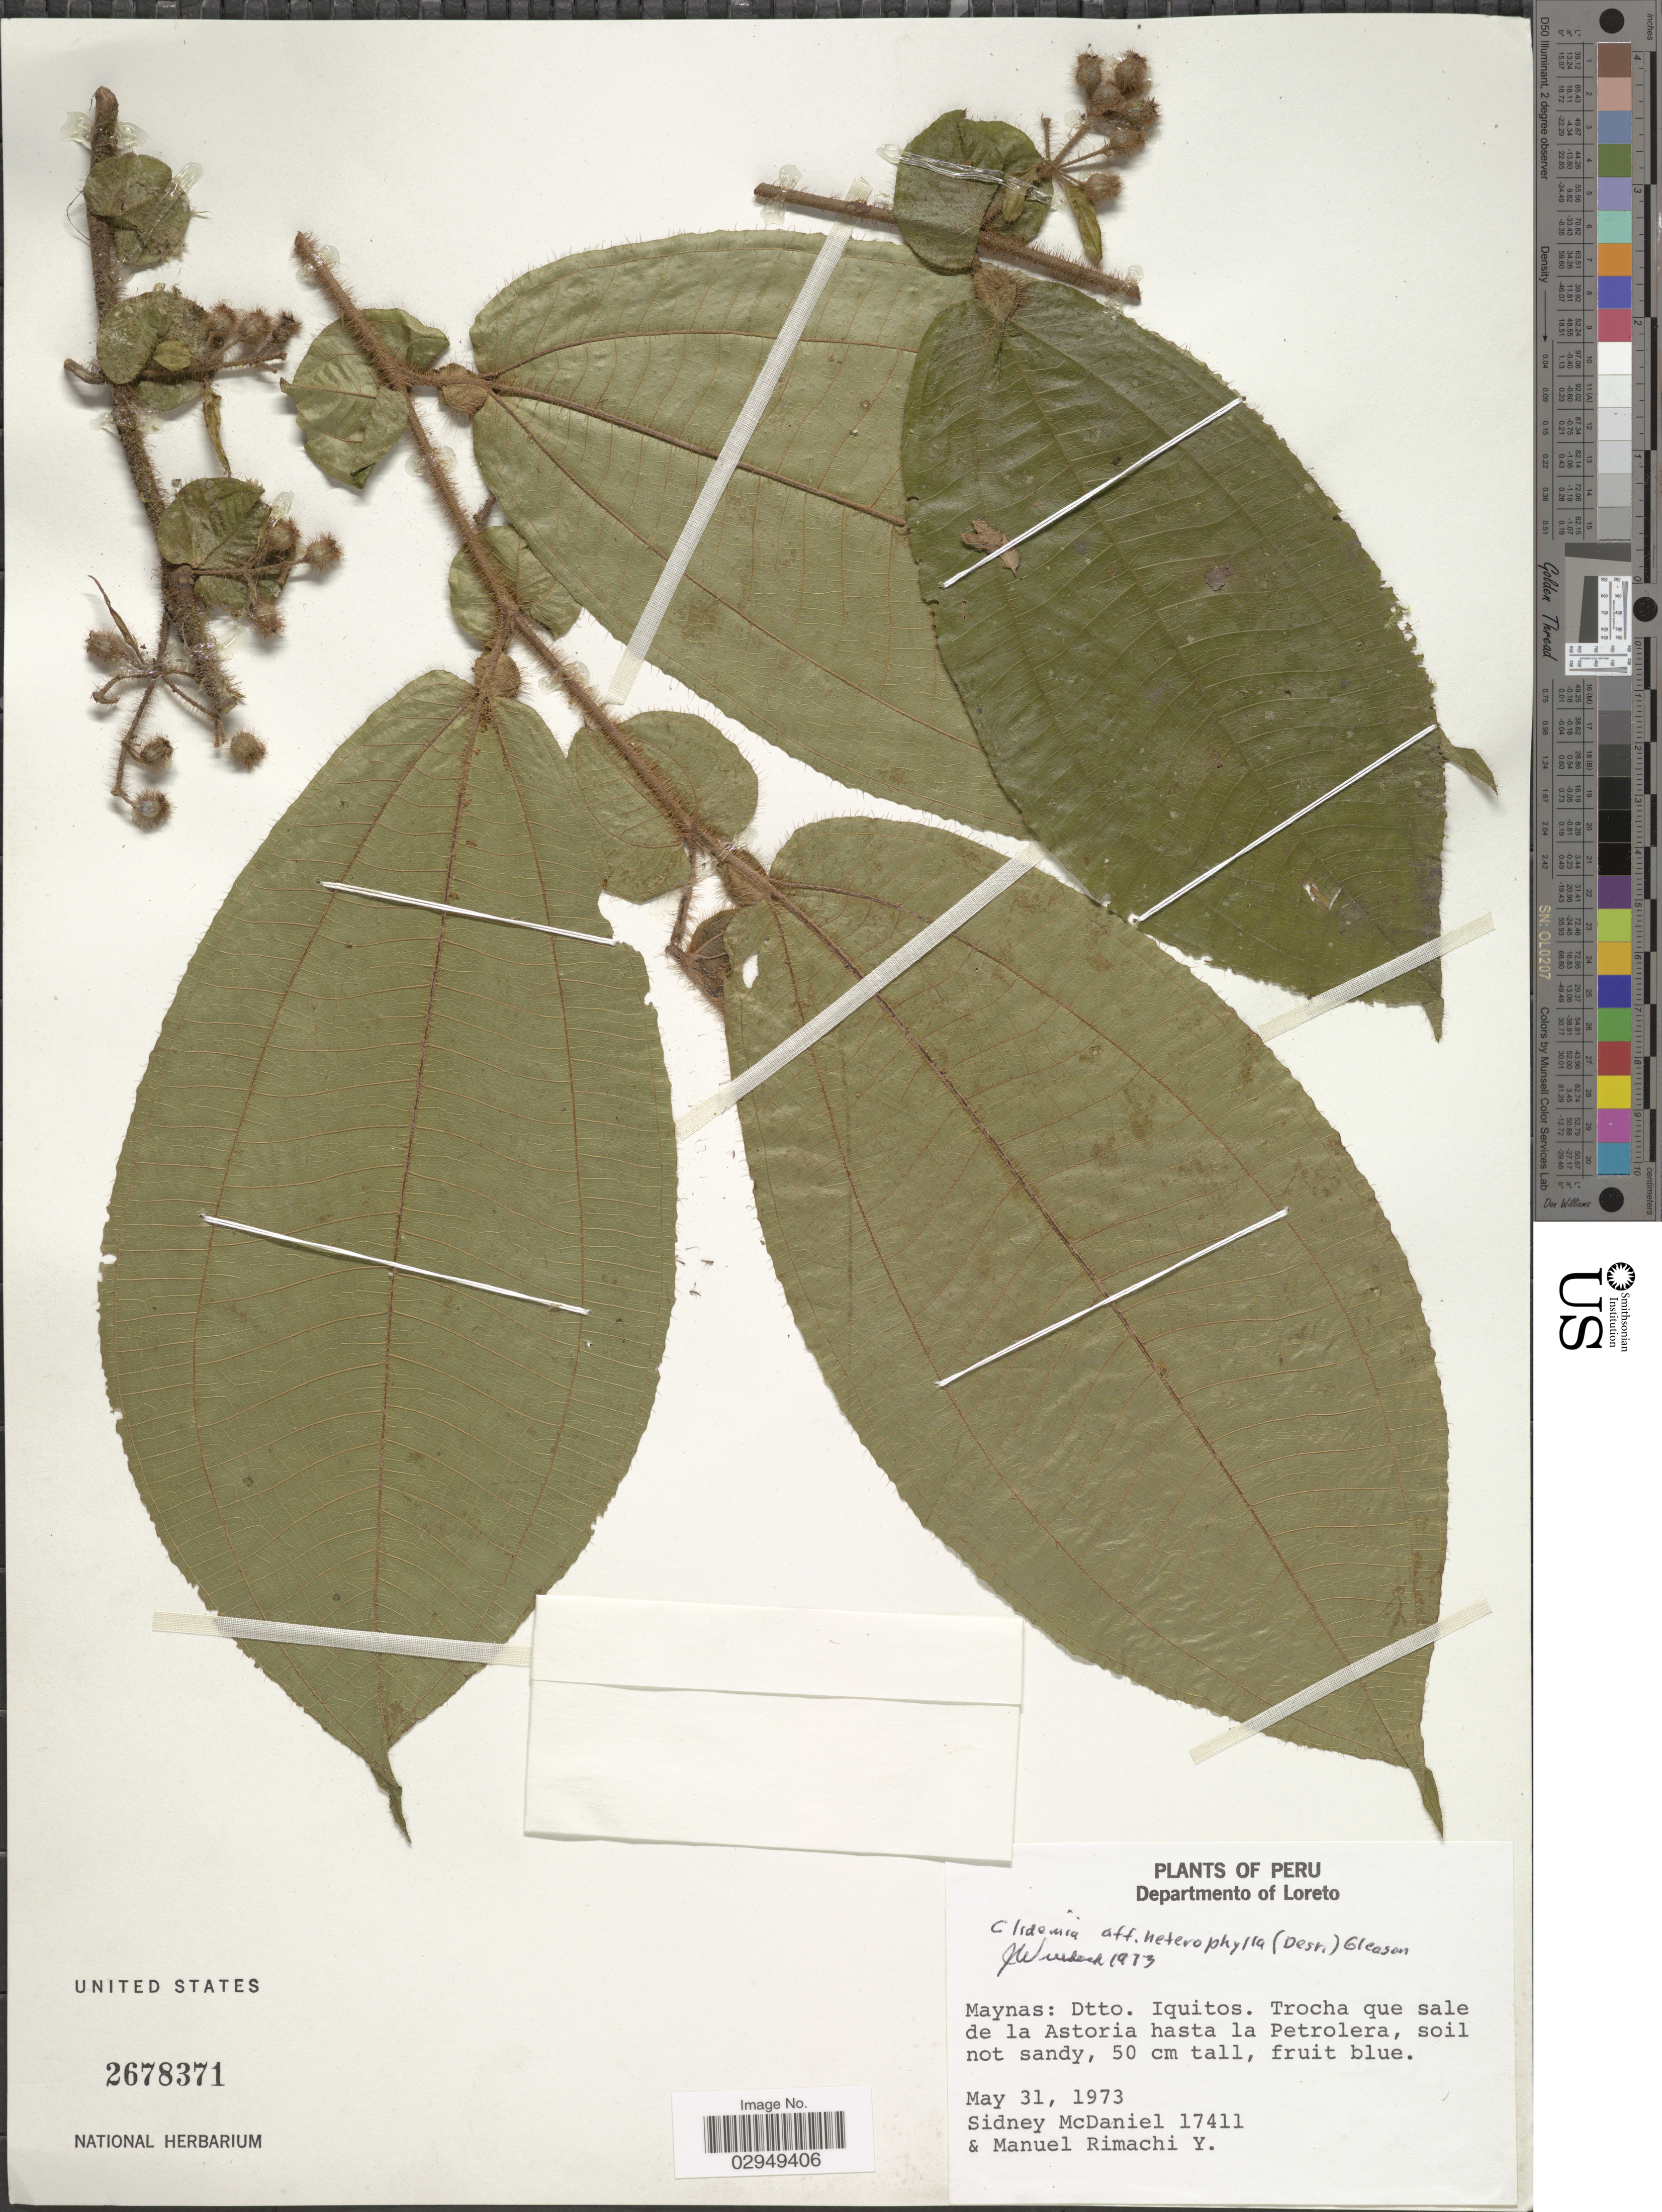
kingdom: Plantae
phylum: Tracheophyta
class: Magnoliopsida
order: Myrtales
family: Melastomataceae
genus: Clidemia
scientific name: Clidemia heterophylla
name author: Steud.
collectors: S. McDaniel & M. Rimachi Y.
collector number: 17411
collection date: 1973-05-31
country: Peru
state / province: Loreto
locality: Departmento of Loreto. Maynas: Dtto. Iquitos. Trocha que sale de la Astoria hasta la Petrolera.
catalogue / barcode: US 2678371